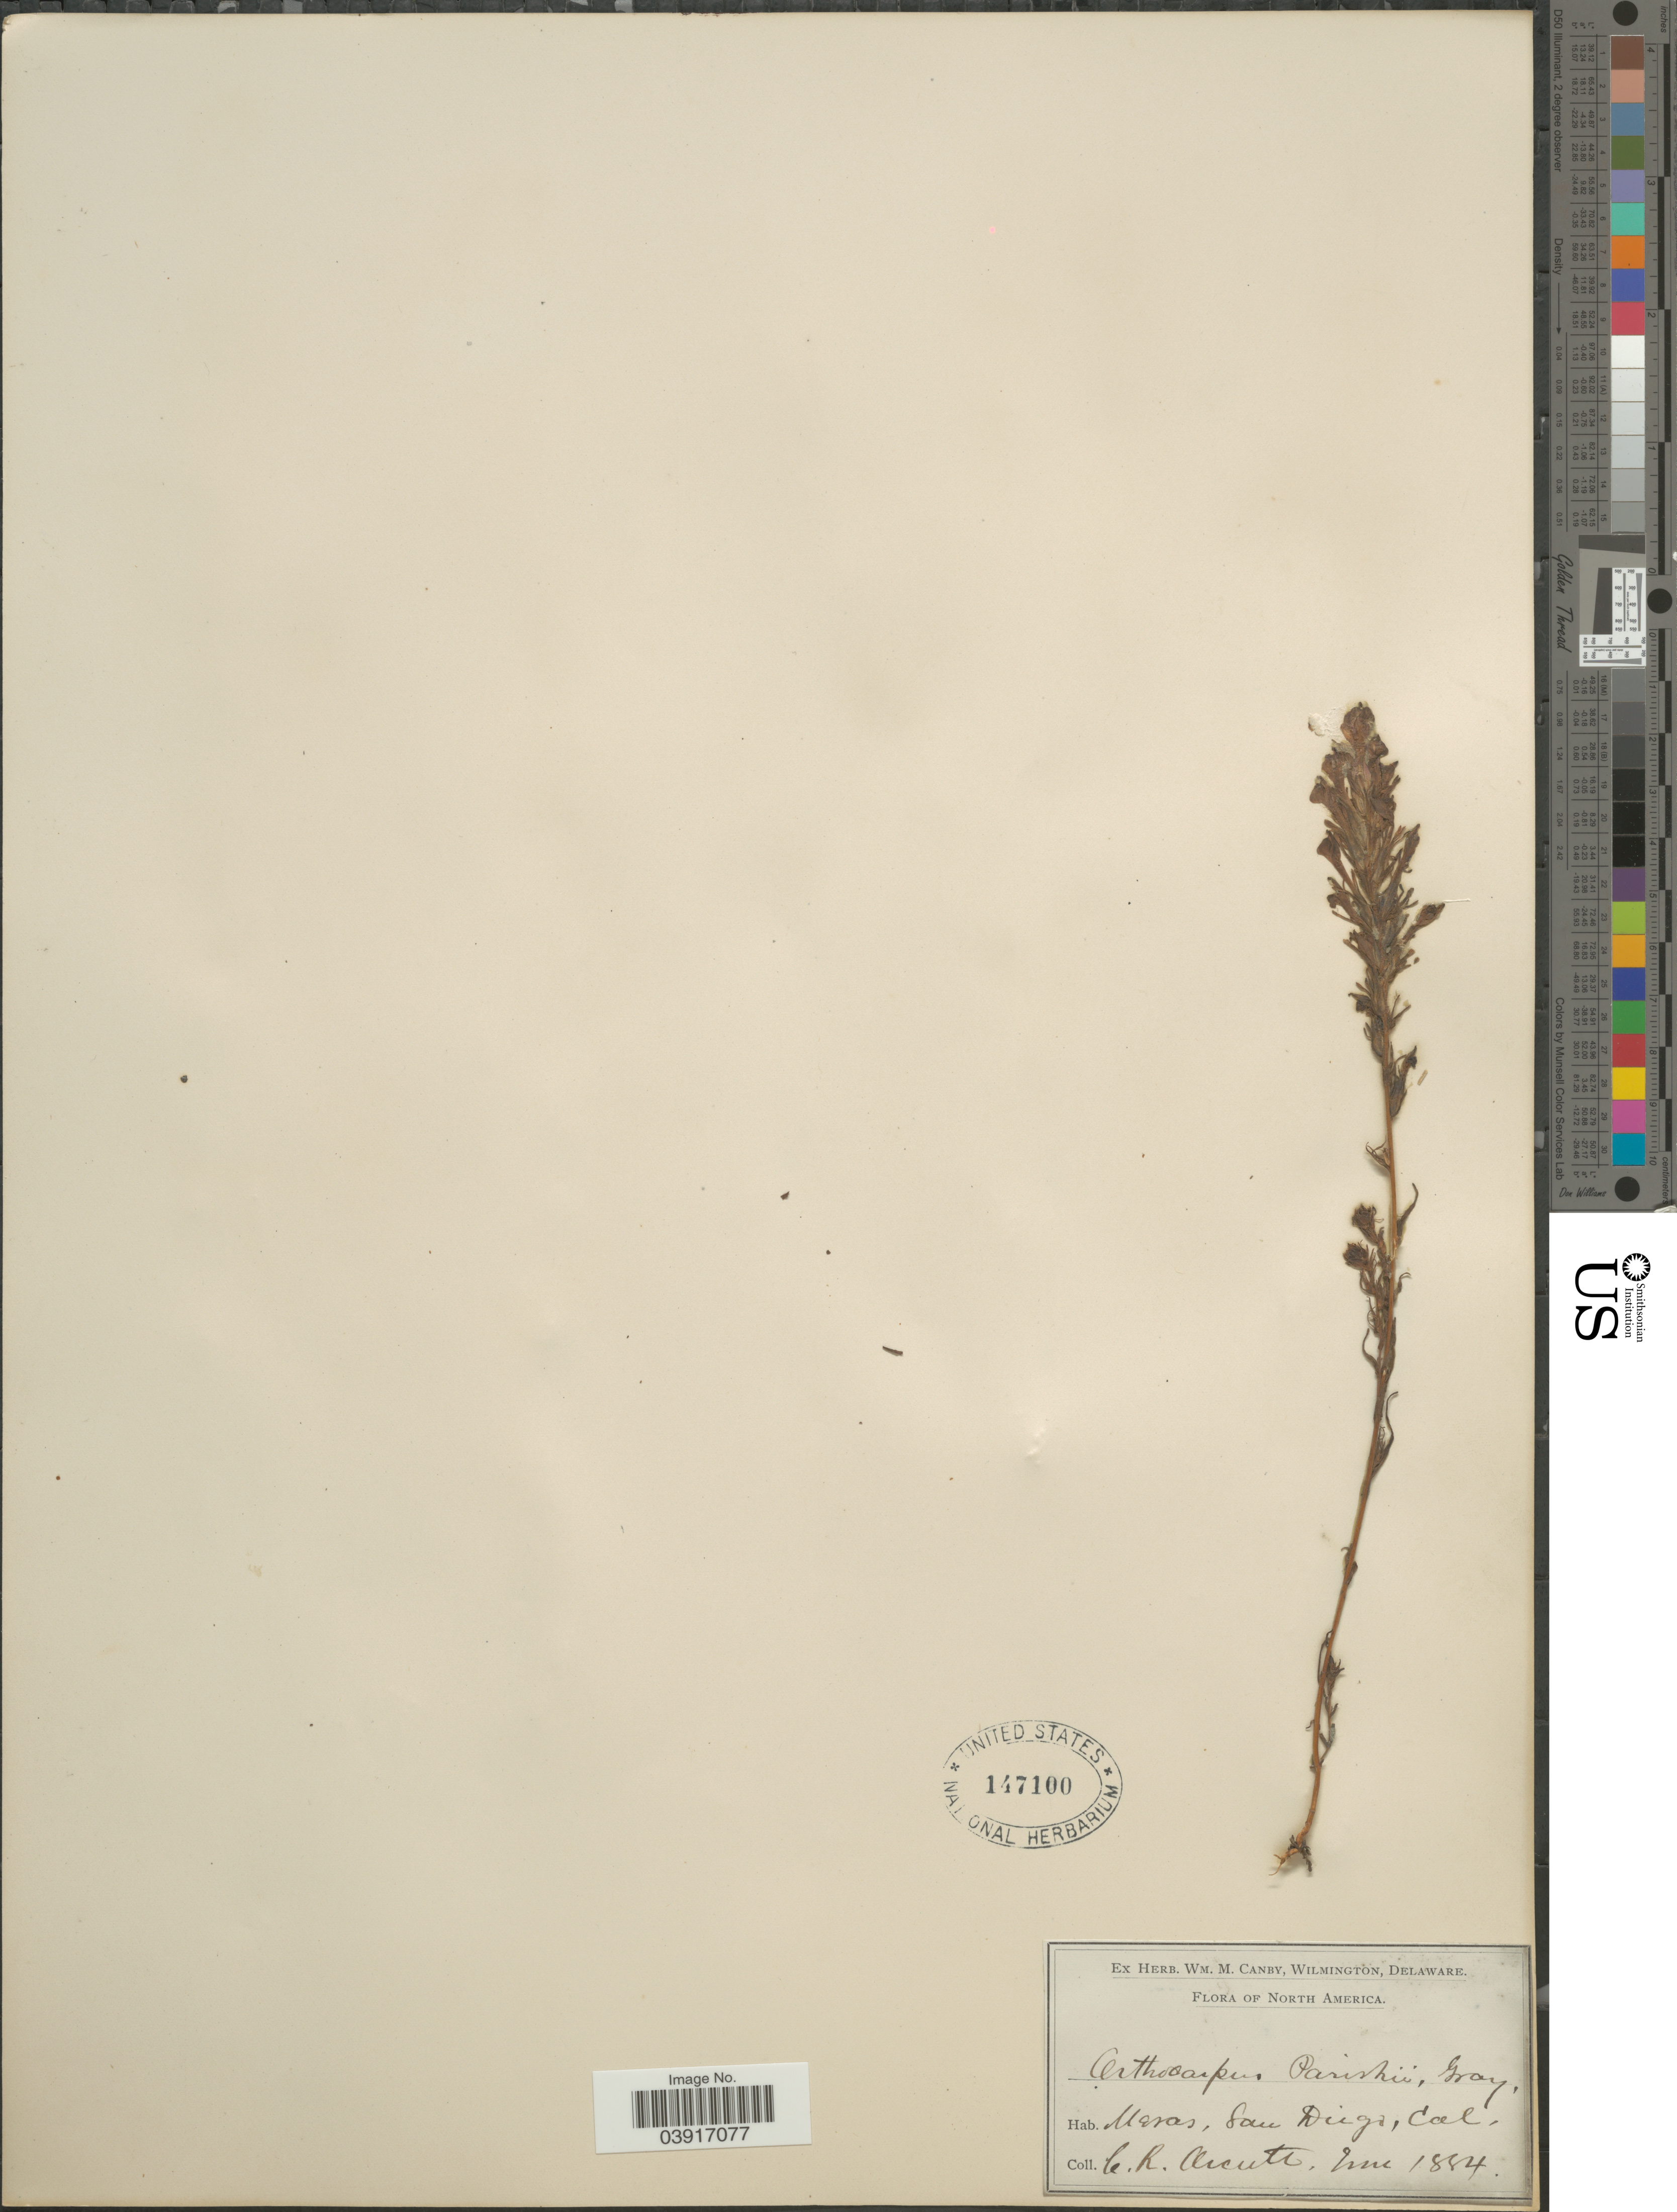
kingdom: Plantae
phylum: Tracheophyta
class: Magnoliopsida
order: Lamiales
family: Orobanchaceae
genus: Orthocarpus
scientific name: Orthocarpus densiflorus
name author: Benth.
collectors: C. R. Orcutt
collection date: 1884-06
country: United States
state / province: California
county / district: San Diego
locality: Mesas, San Diego.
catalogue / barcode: US 147100